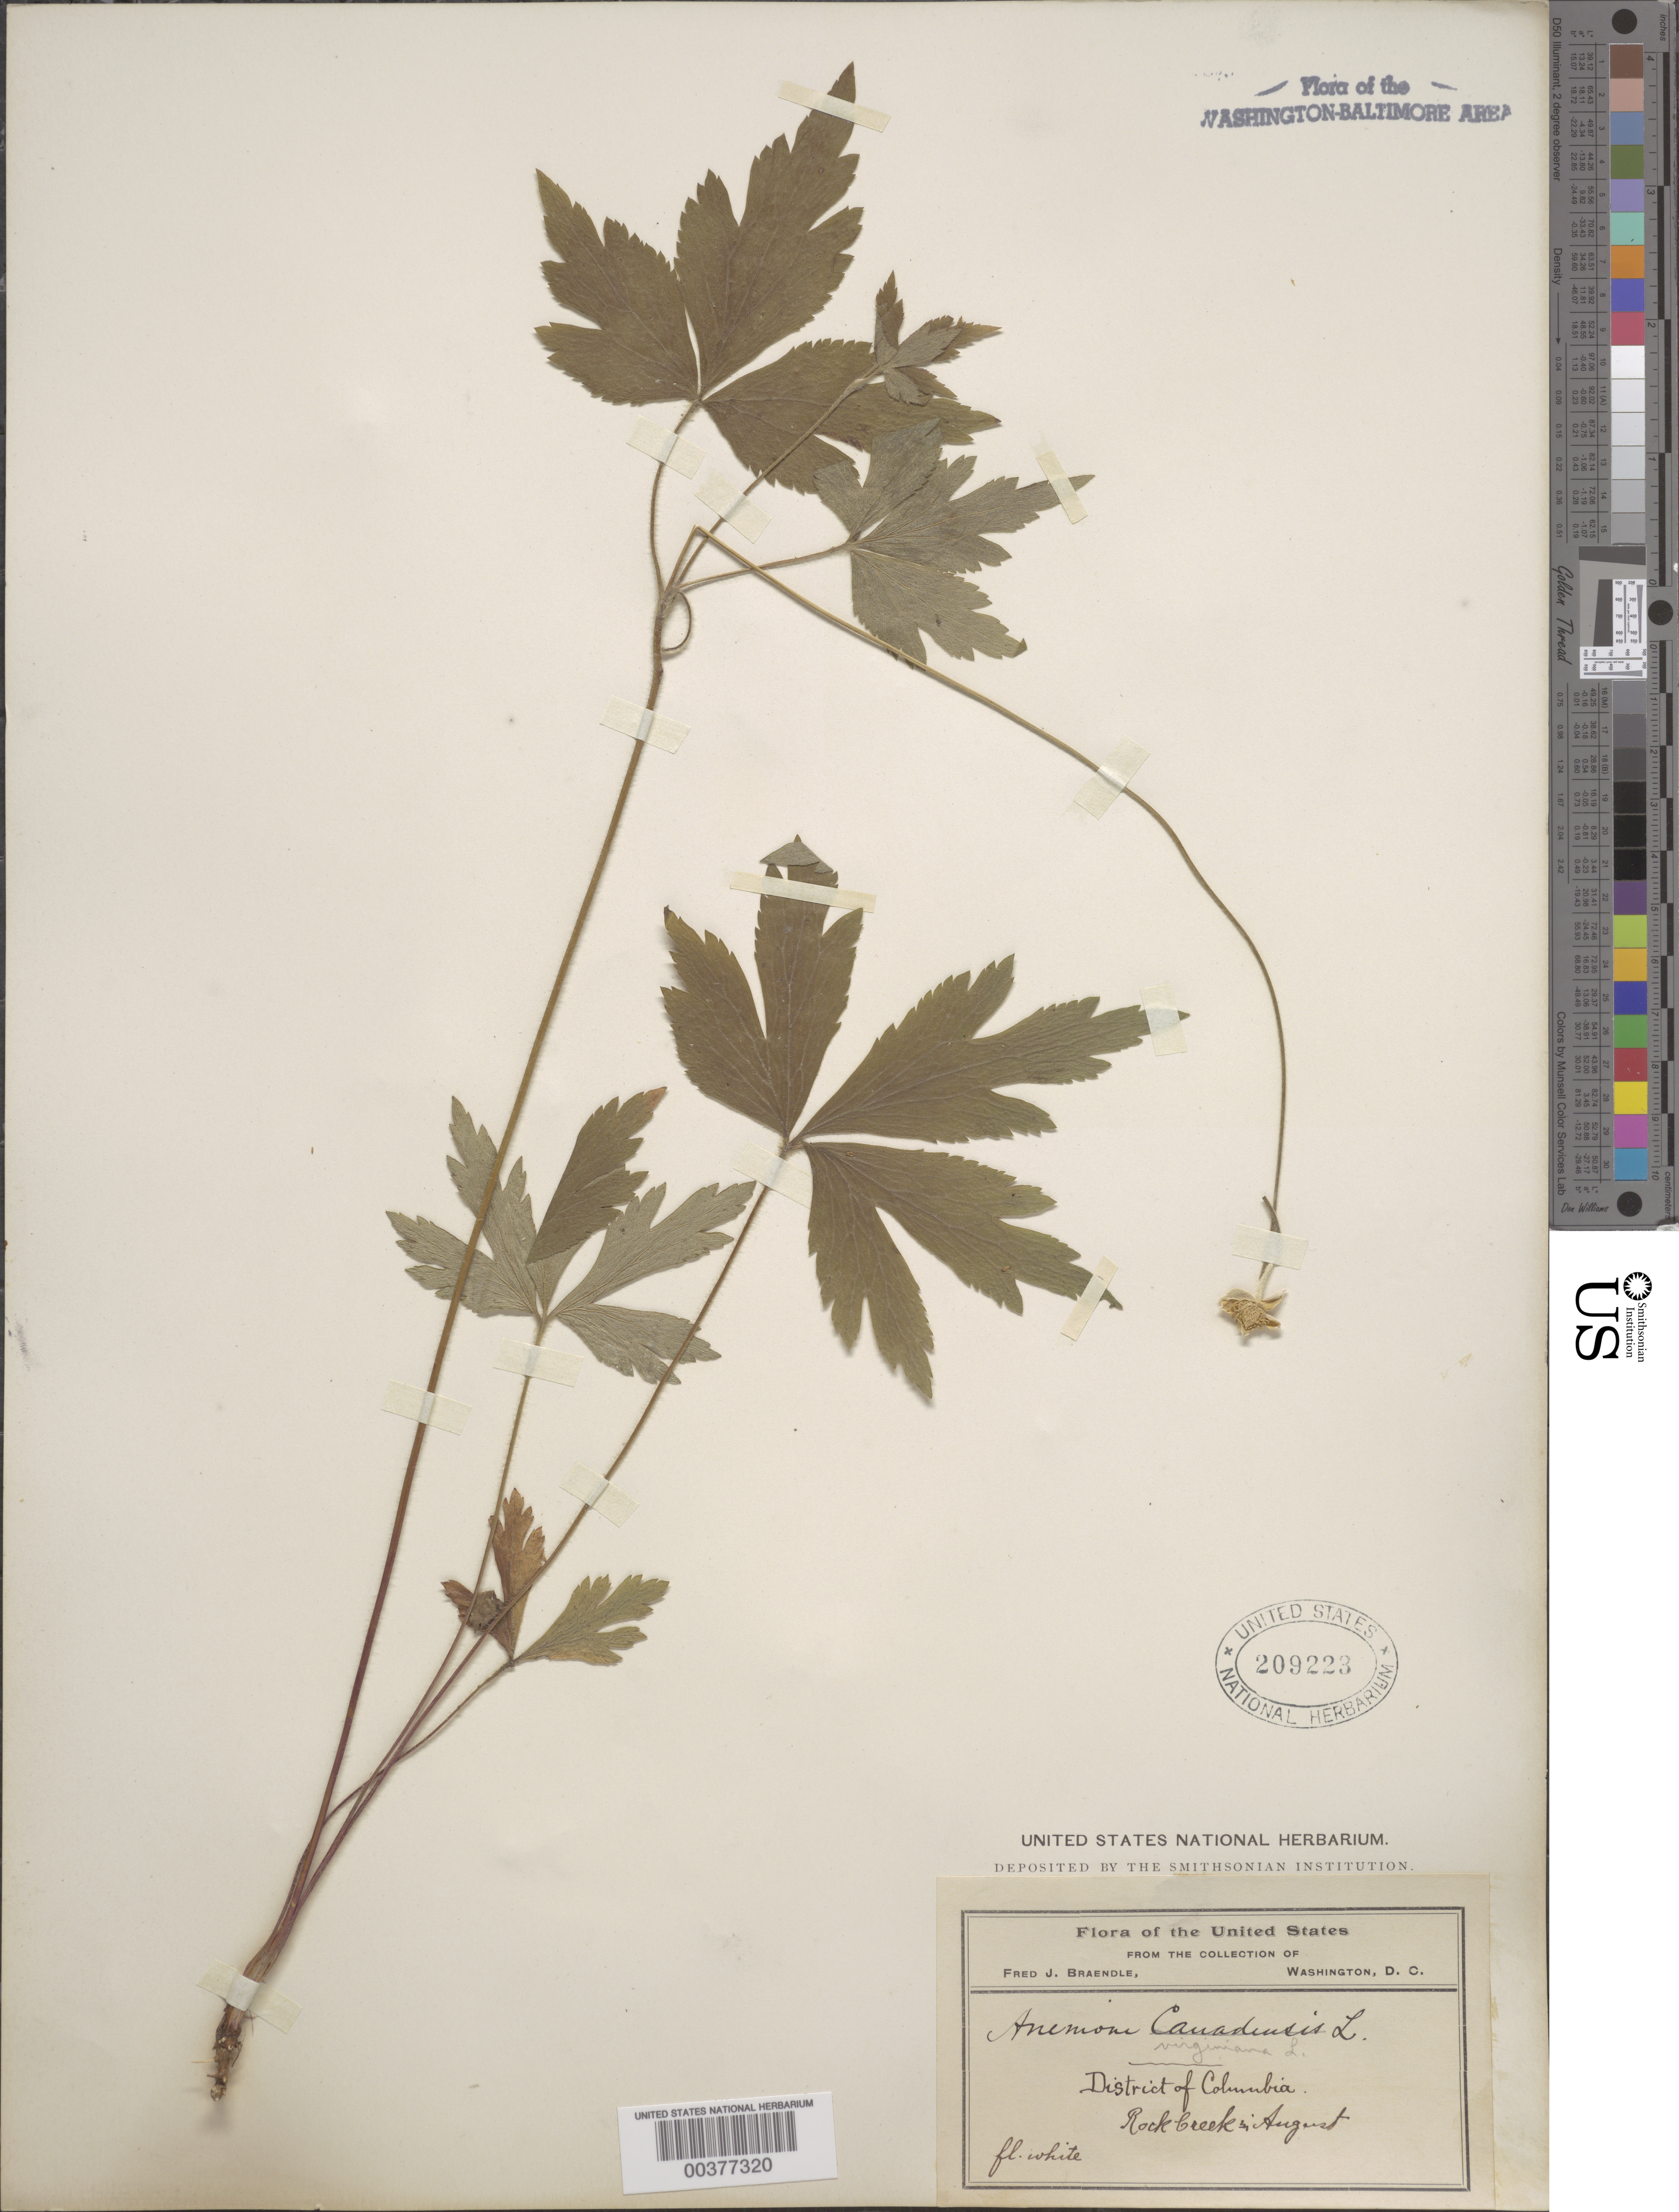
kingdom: Plantae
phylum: Tracheophyta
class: Magnoliopsida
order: Ranunculales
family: Ranunculaceae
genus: Anemone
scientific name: Anemone virginiana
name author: L.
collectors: F. Braendle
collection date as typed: Aug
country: United States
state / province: District of Columbia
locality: Rock Creek Rock Creek Park and Vicinity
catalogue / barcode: US 209223